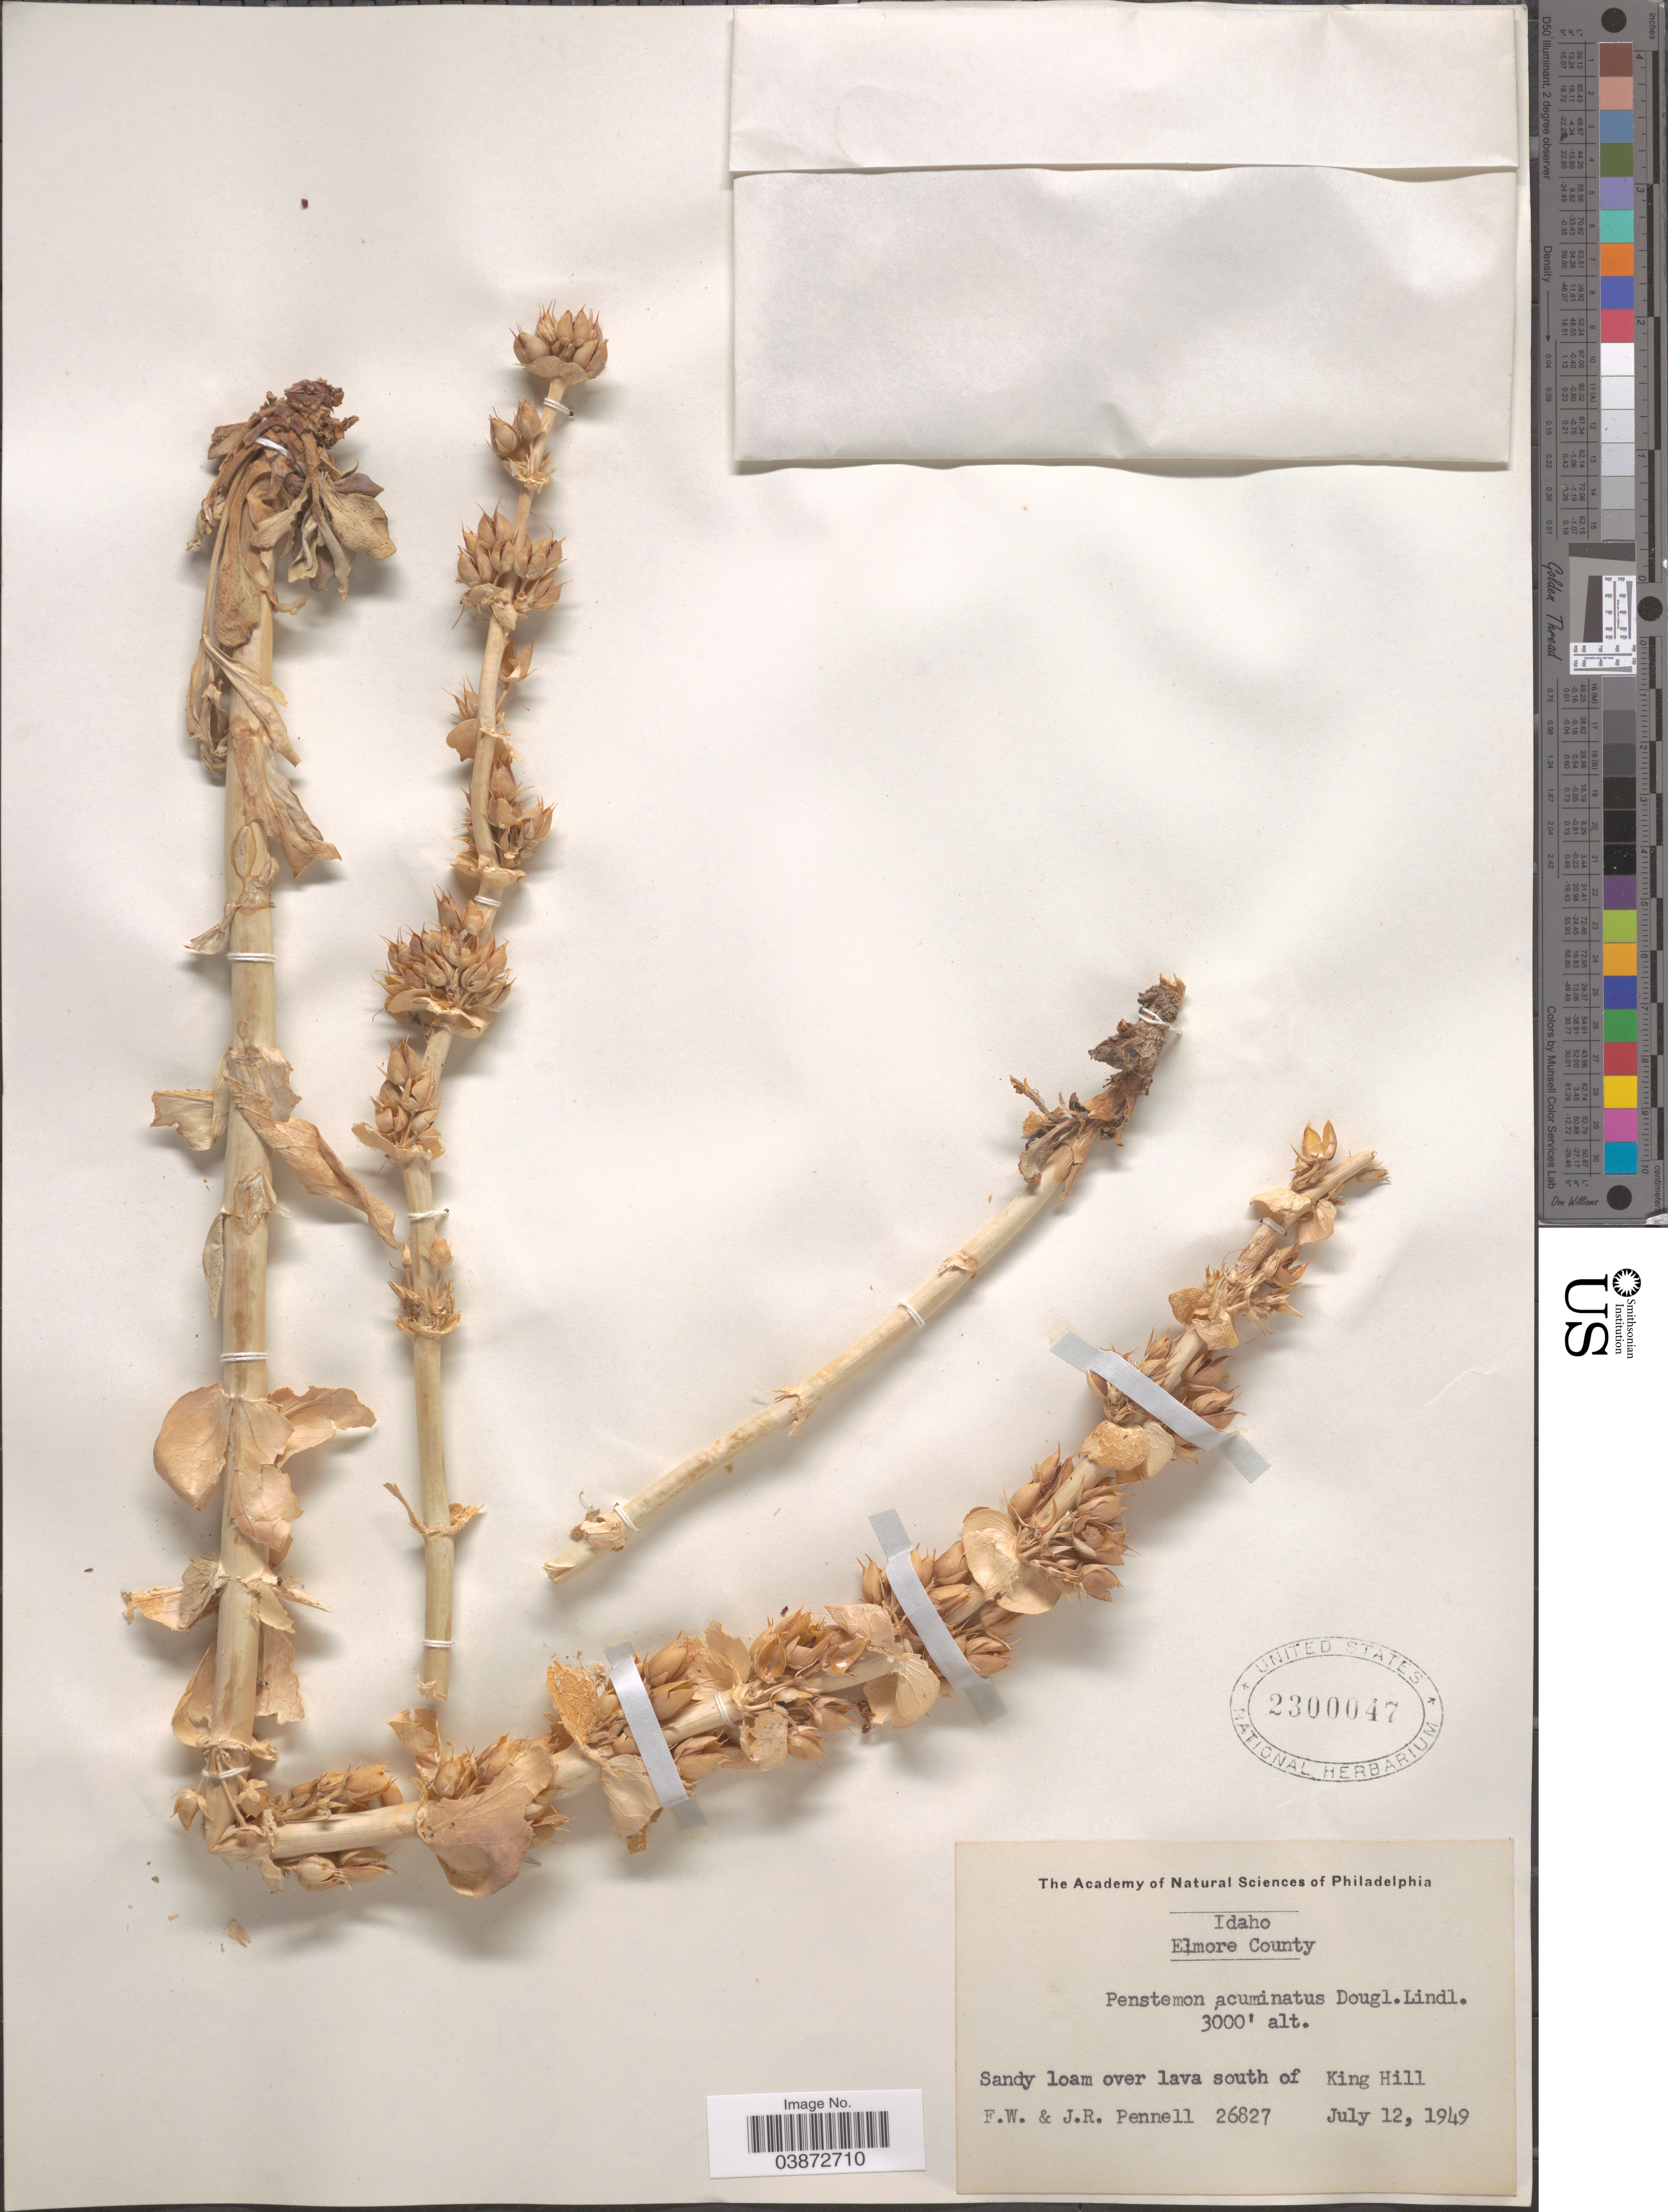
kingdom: Plantae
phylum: Tracheophyta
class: Magnoliopsida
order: Lamiales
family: Plantaginaceae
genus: Penstemon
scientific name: Penstemon acuminatus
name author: Greene ex Lindl.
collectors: F. W. Pennell & J. Pennell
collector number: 26827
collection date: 1949-07-12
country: United States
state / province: Idaho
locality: Elmore County. Sandy loam over lava south of King Hill.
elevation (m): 914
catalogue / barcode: US 2300047